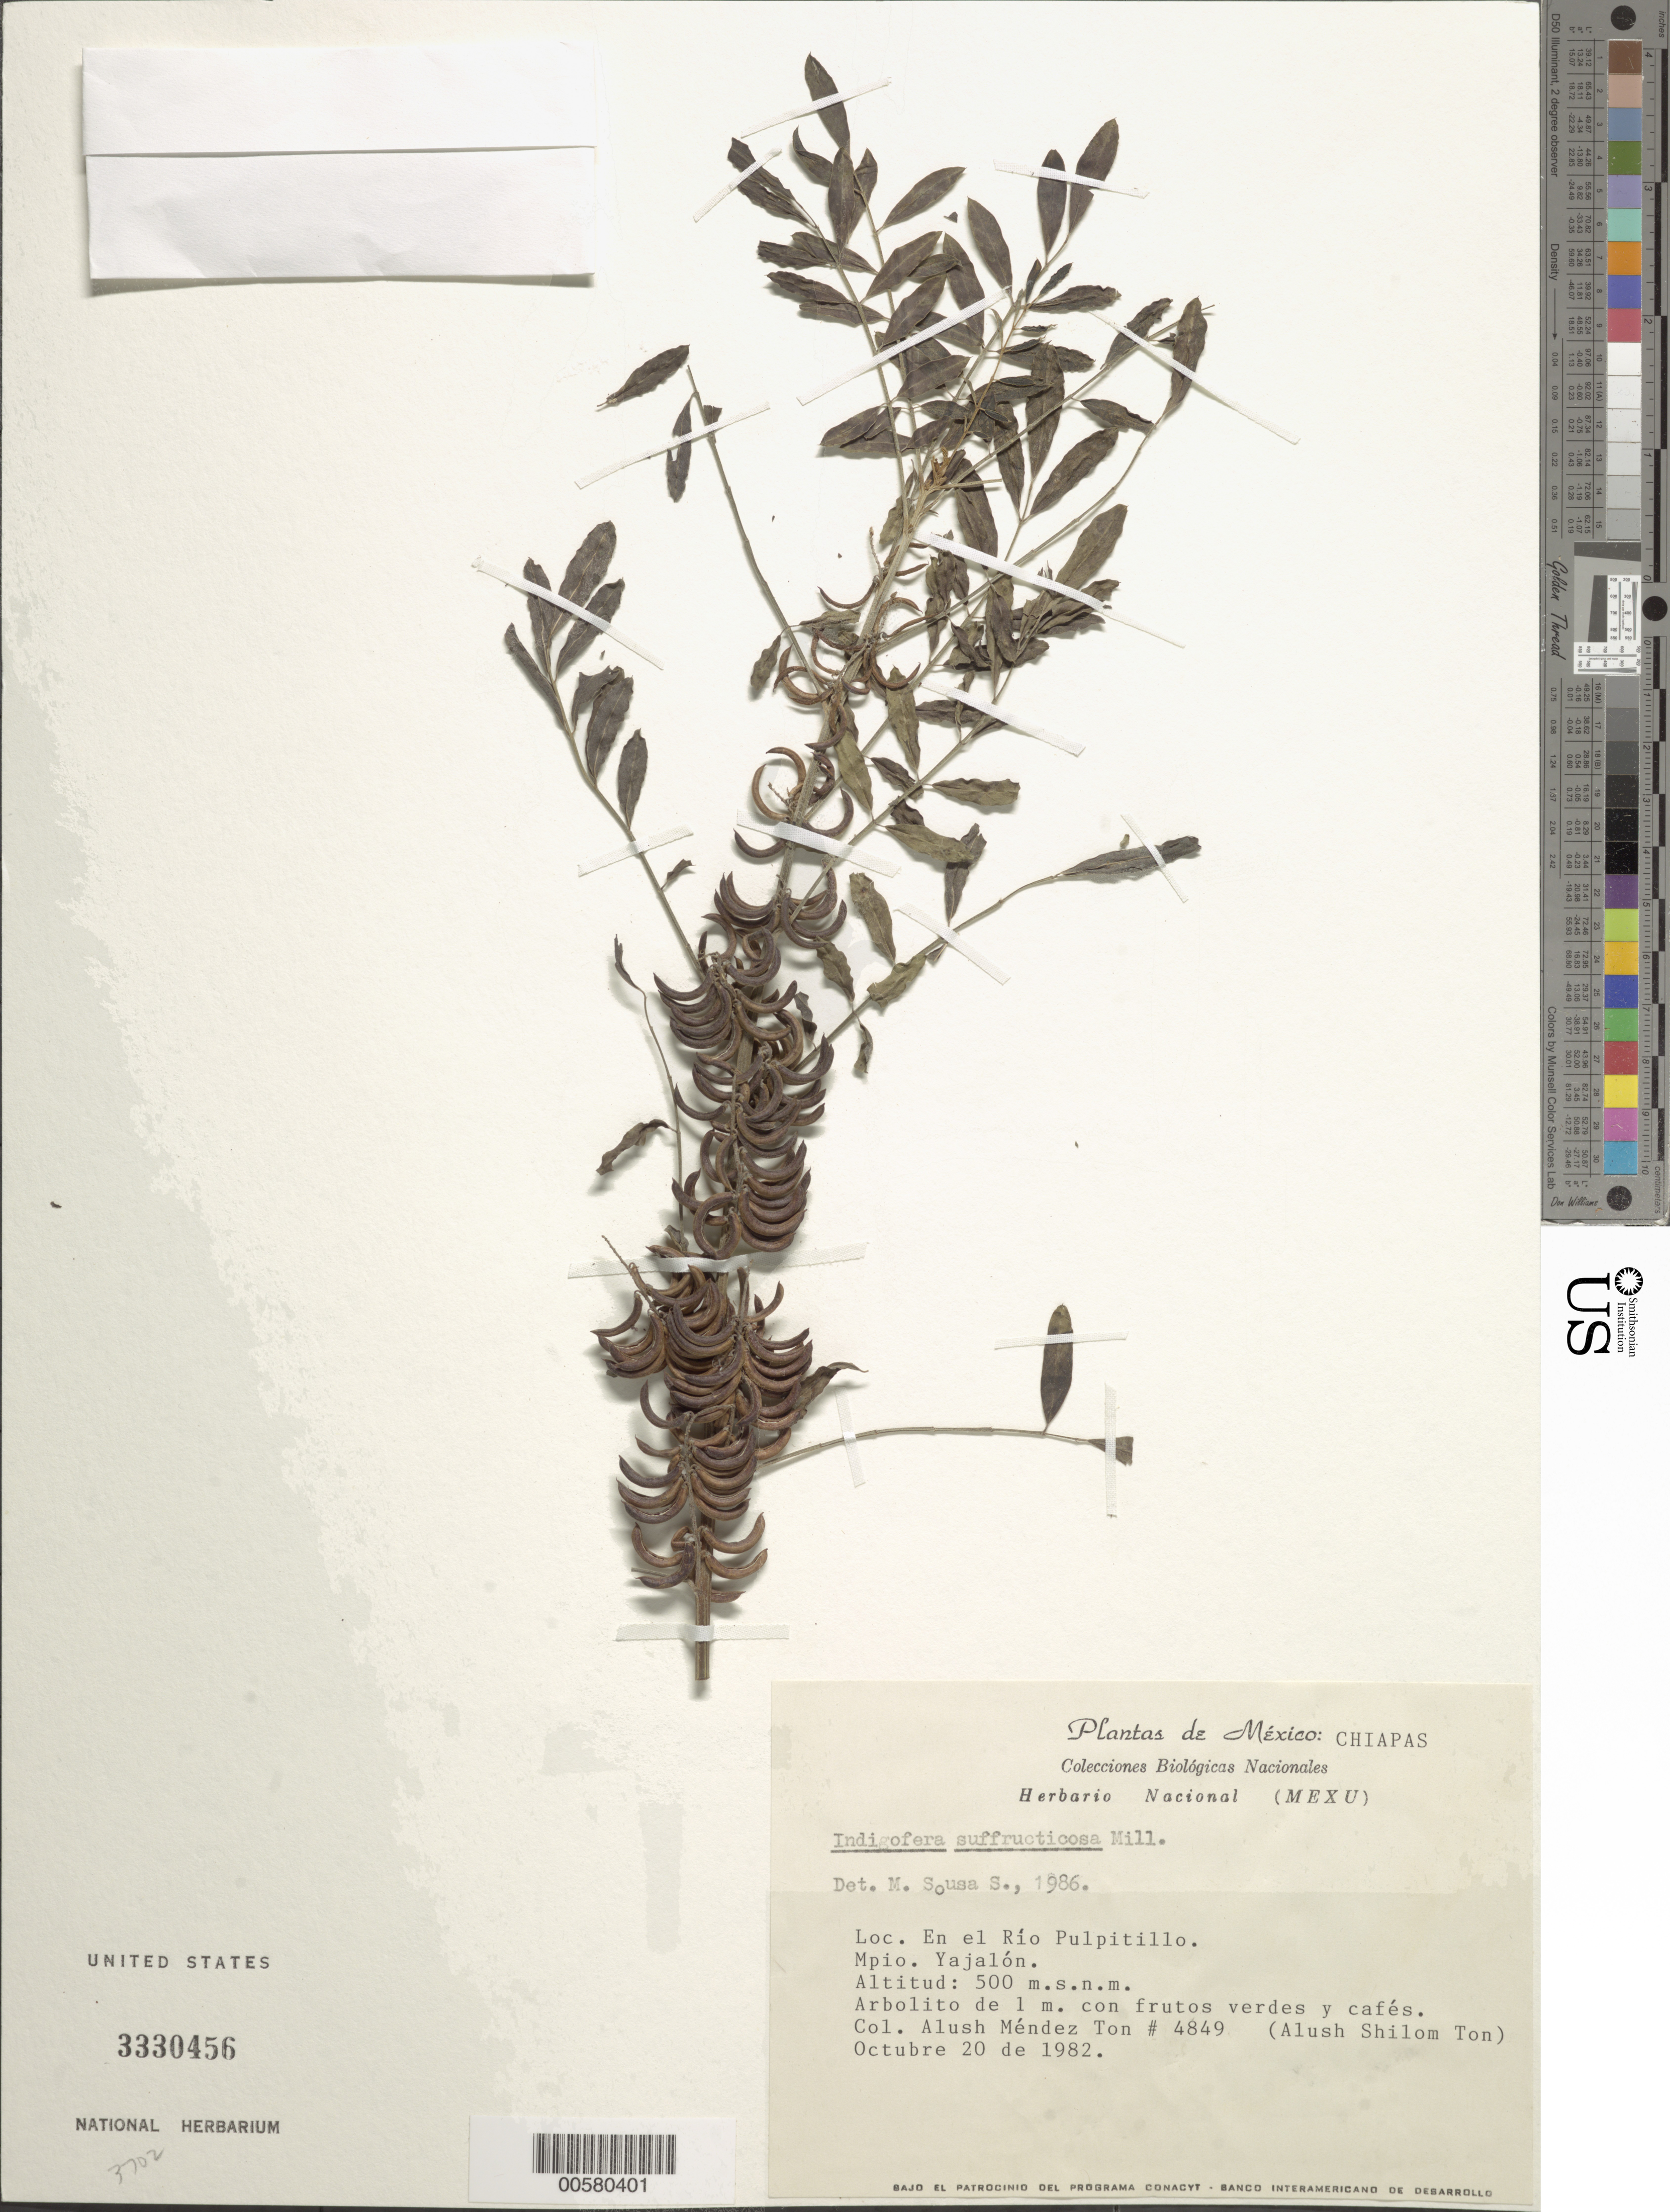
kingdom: Plantae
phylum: Tracheophyta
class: Magnoliopsida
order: Fabales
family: Fabaceae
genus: Indigofera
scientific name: Indigofera suffruticosa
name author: Mill.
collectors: A. S. Ton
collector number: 4849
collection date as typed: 20 Oct 1982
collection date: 1982-10-20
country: Mexico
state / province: Chiapas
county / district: Yajalón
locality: Rio Pulpitillo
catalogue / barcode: US 3330456